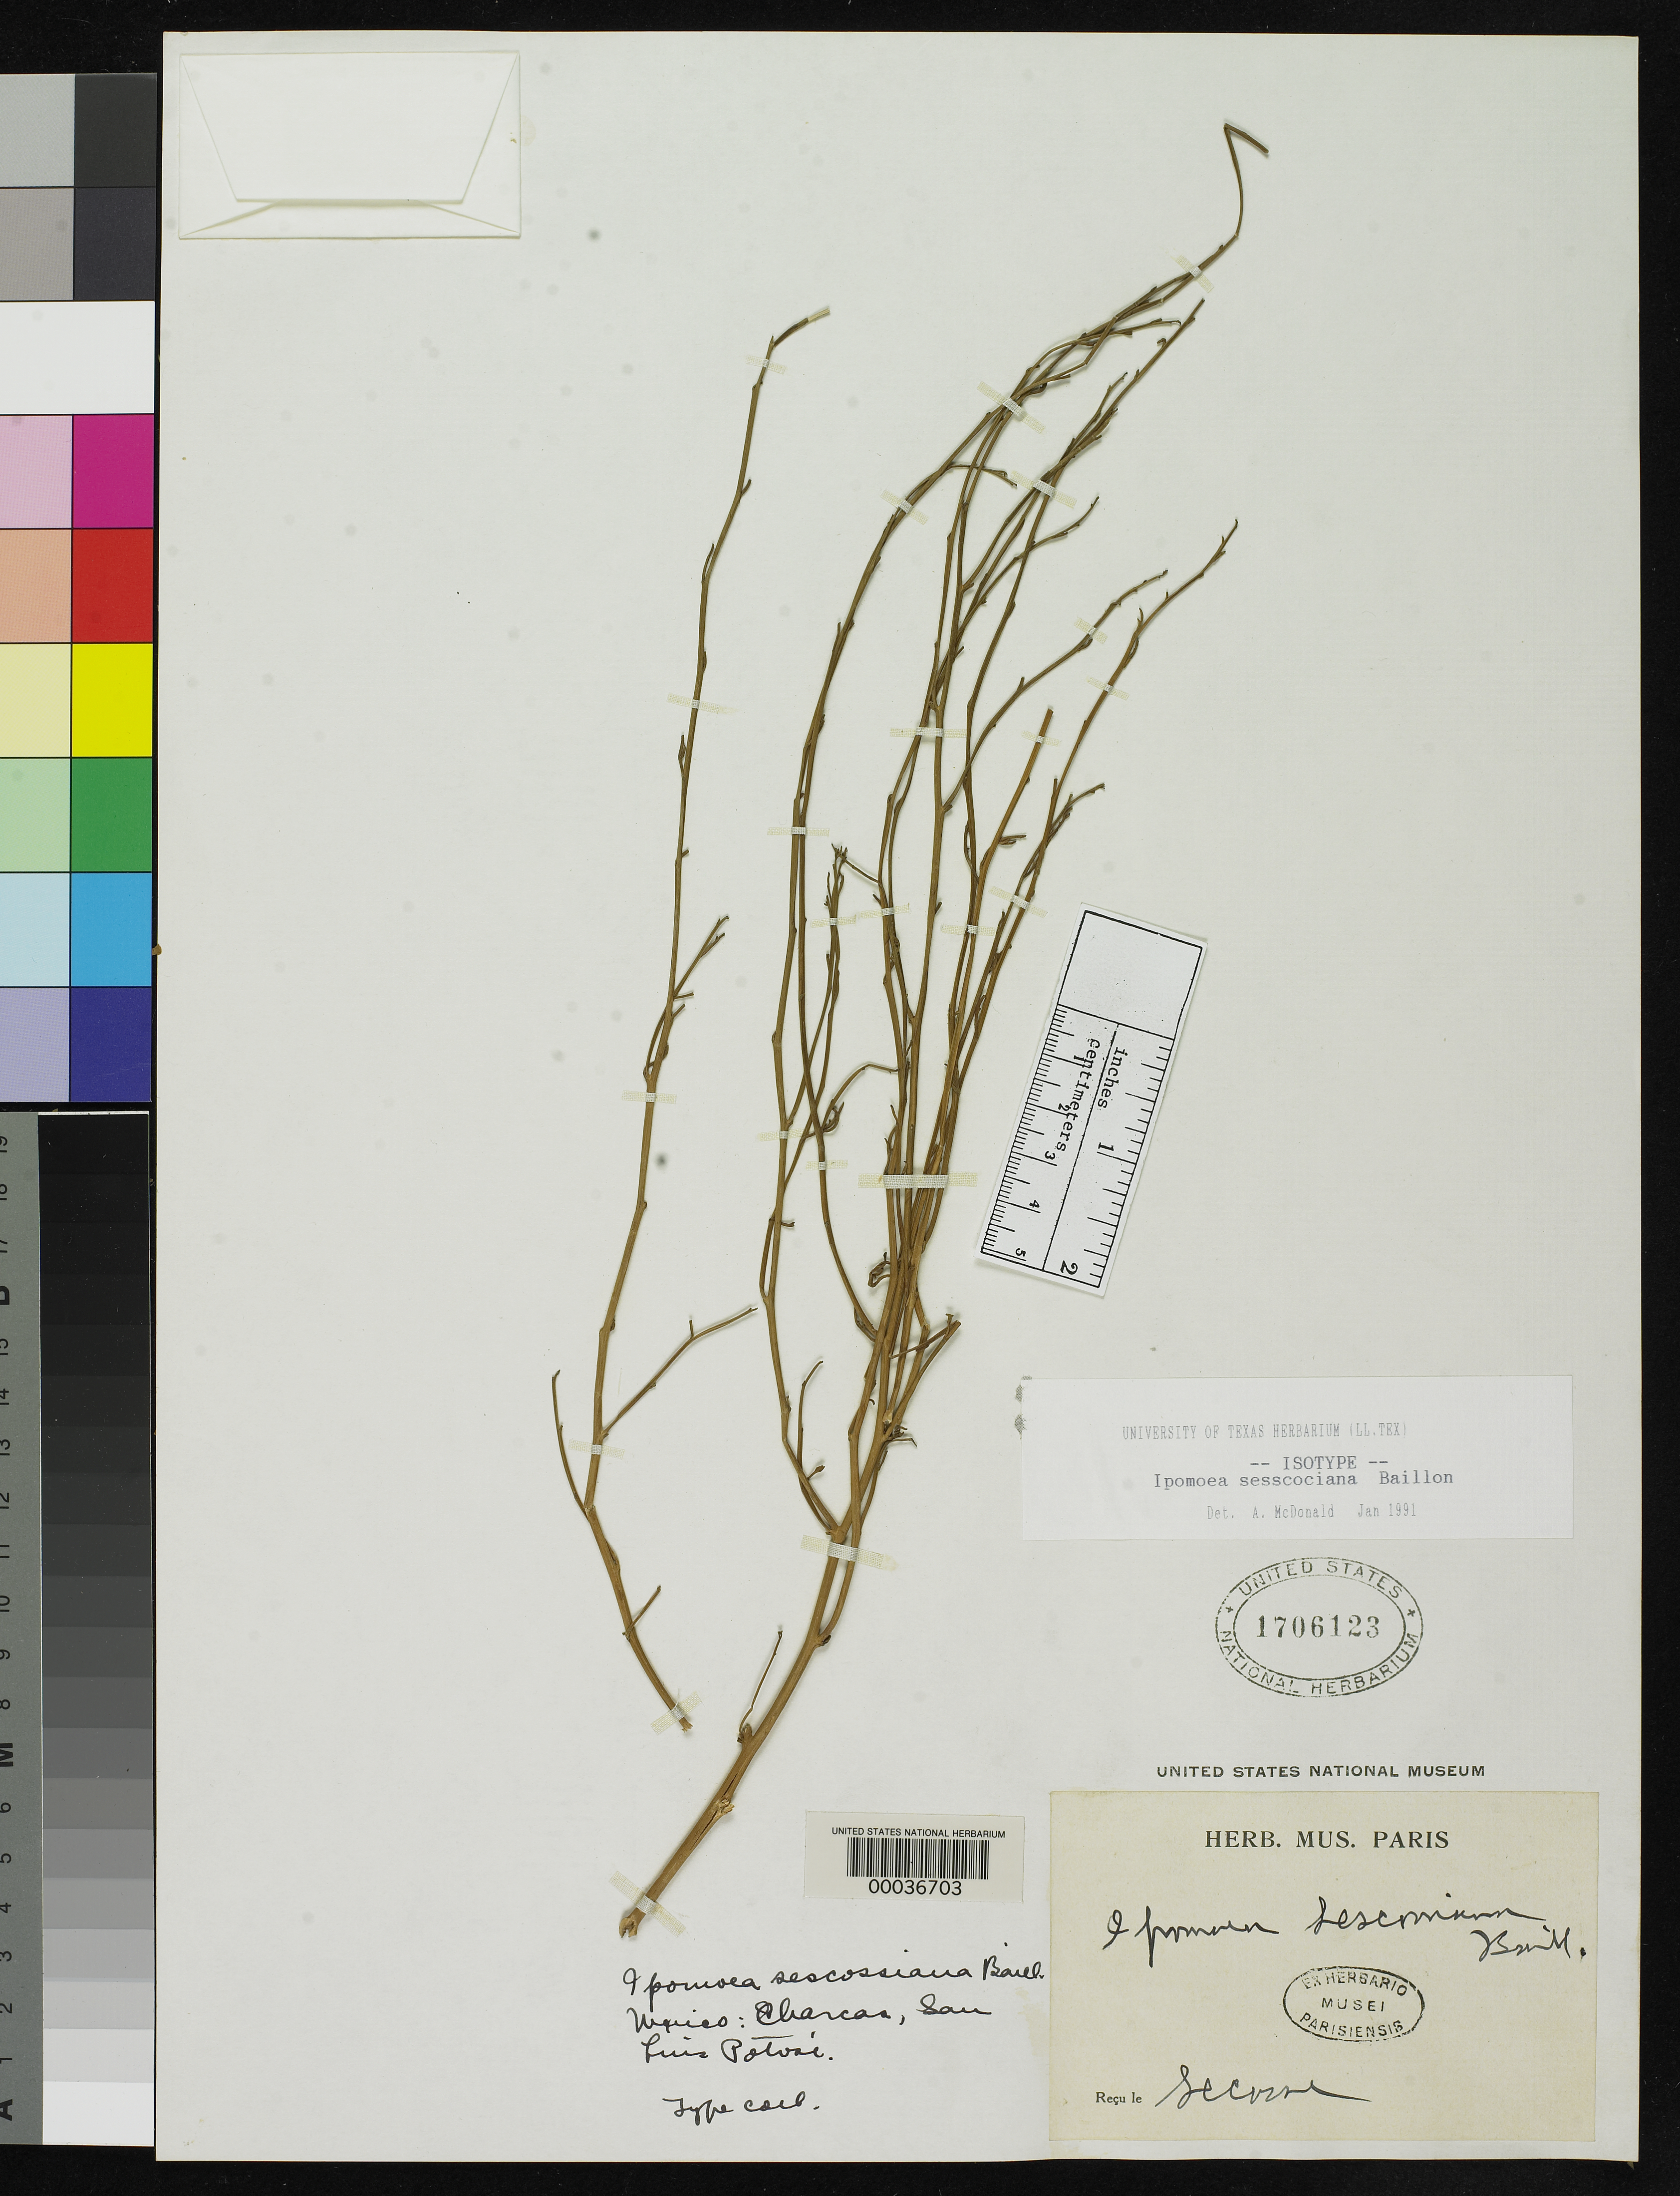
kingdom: Plantae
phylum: Tracheophyta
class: Magnoliopsida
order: Solanales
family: Convolvulaceae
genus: Ipomoea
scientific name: Ipomoea sescossiana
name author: Baill.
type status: Isotype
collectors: -. Sescosse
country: Mexico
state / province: San Luis Potosi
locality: Charcas.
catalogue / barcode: US 1706123